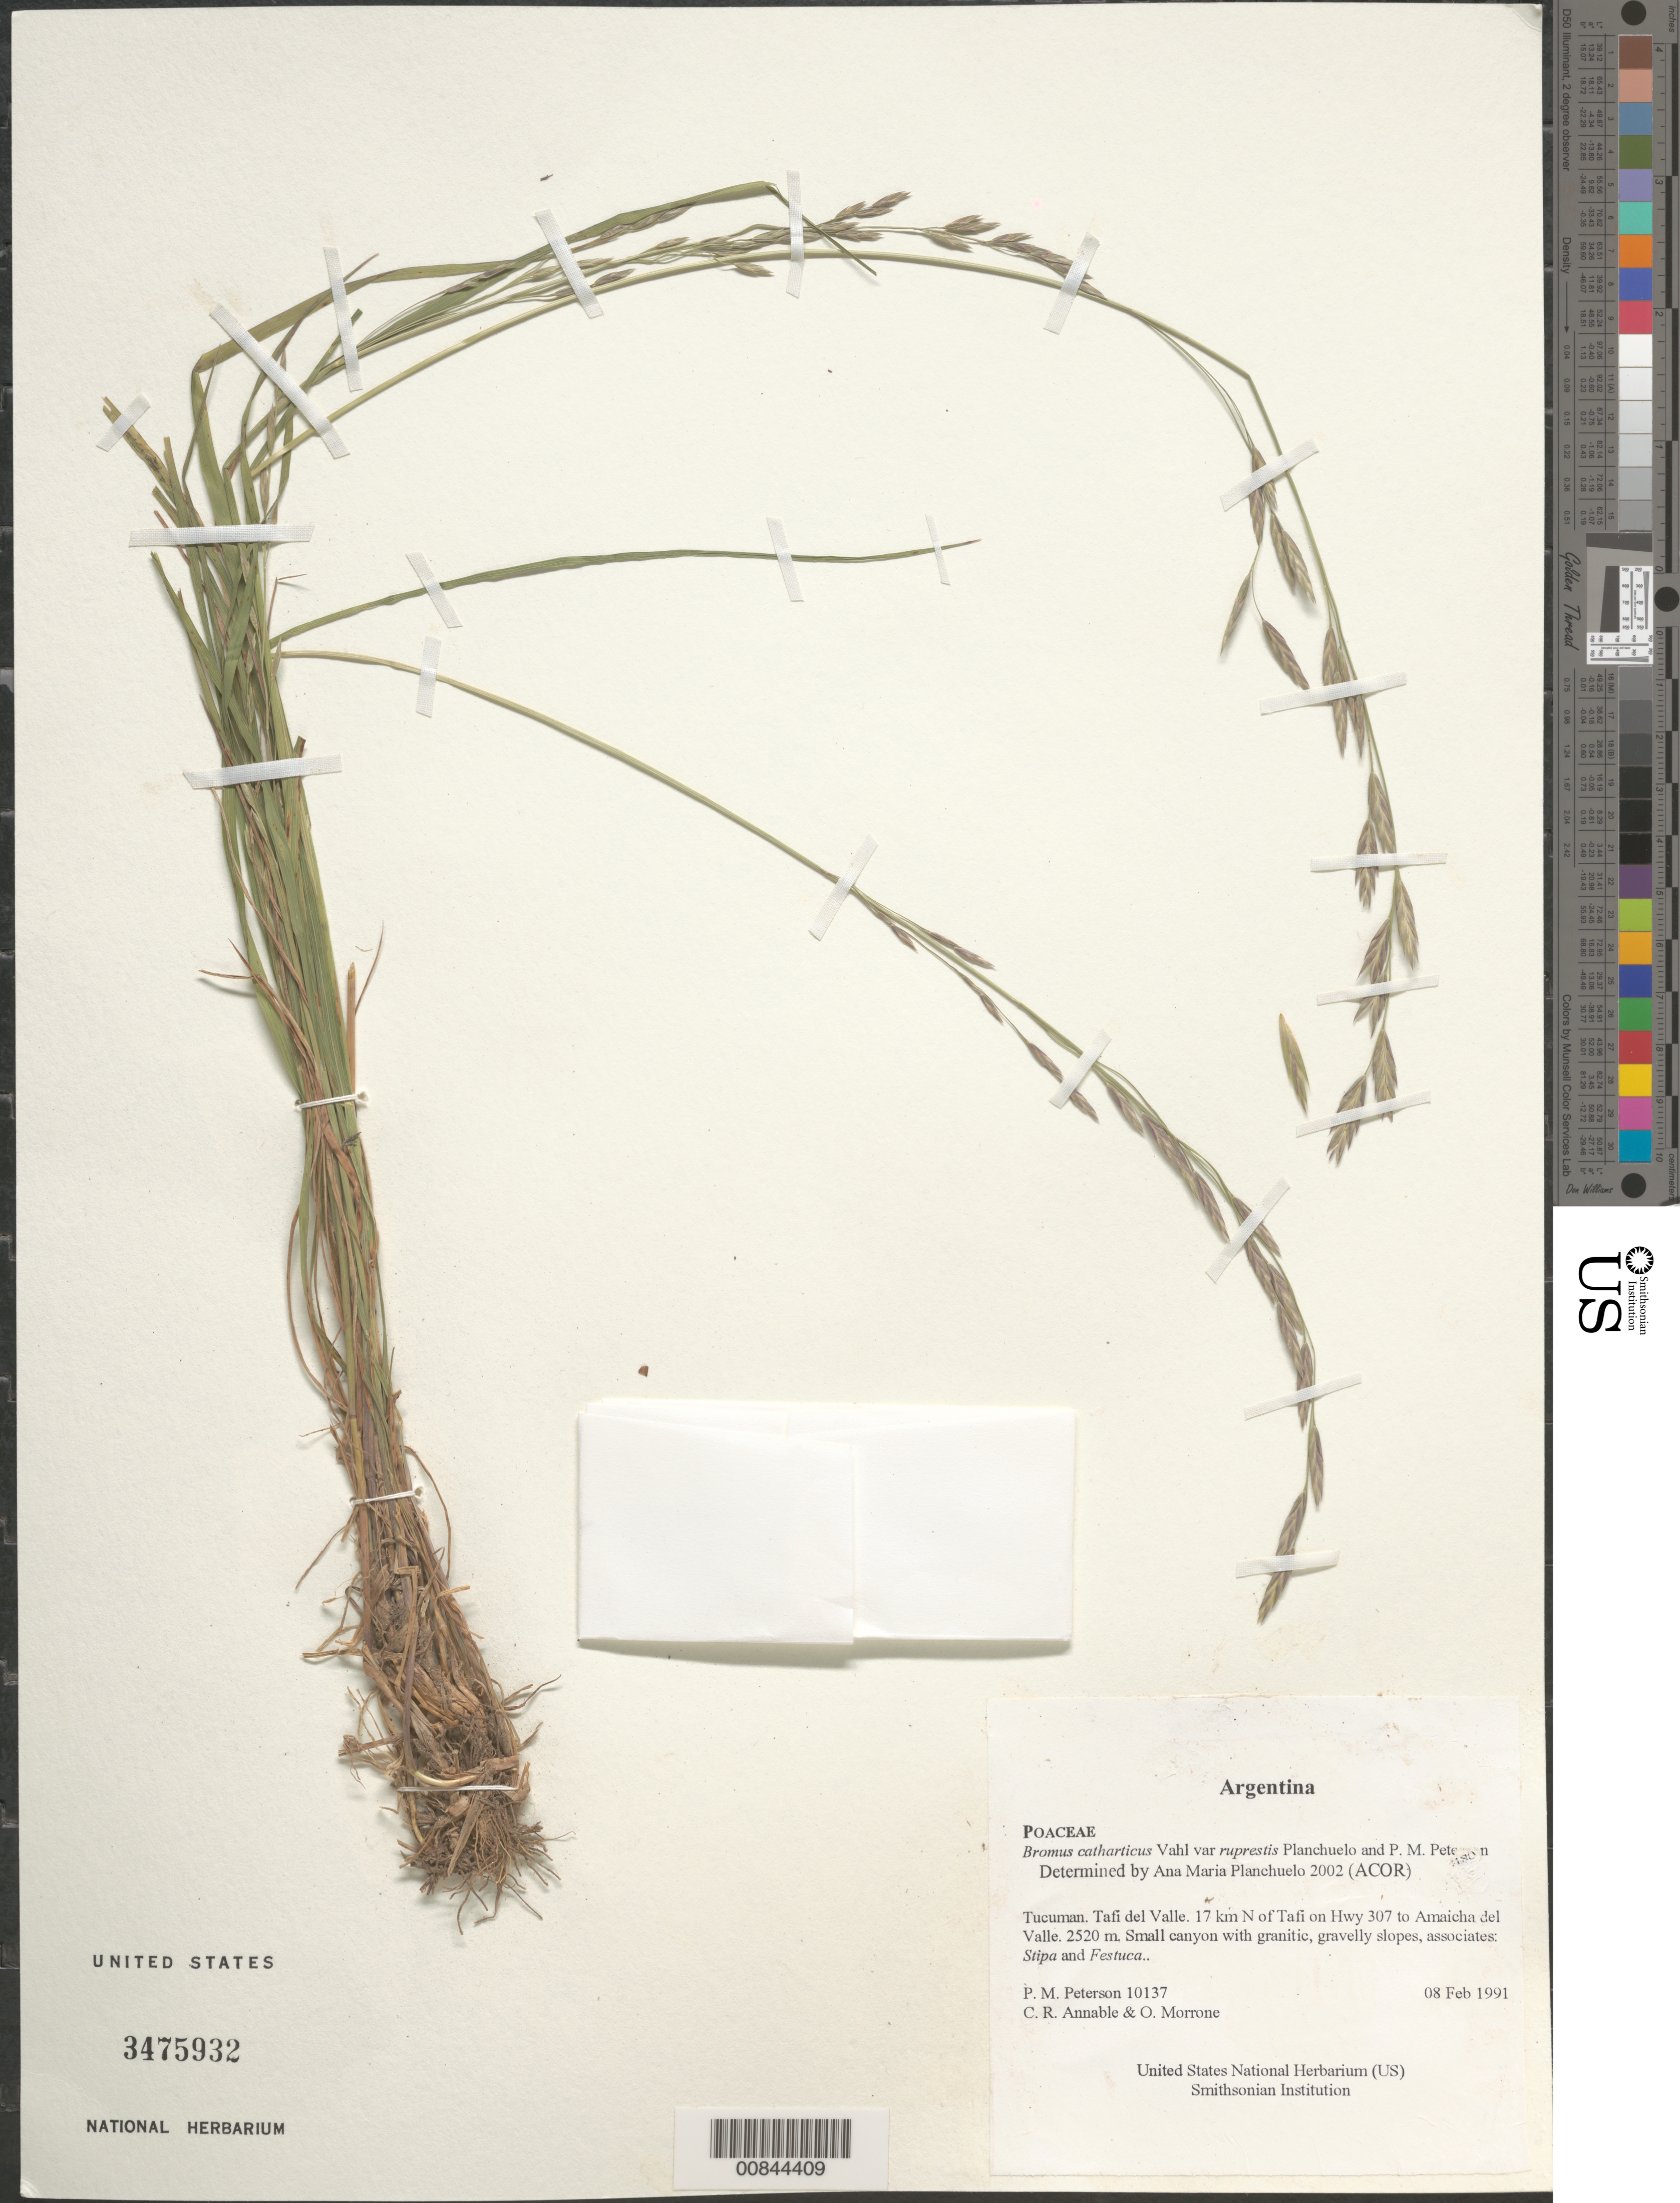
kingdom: Plantae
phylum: Tracheophyta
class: Liliopsida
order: Poales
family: Poaceae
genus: Bromus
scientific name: Bromus catharticus var. rupestris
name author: Planchuelo & P.M. Peterson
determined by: Planchuelo, A. M.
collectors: P. M. Peterson, C. R. Annable & O. N. Morrone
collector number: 10137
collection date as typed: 08 Feb 1991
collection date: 1991-02-08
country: Argentina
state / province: Tucuman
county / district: Tafi del Valle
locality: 17 km N of Tafi on Hwy 307 to Amaicha del Valle.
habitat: Small canyon with granitic, gravelly slopes, associates: Stipa and Festuca.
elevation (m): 2520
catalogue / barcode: US 3475932